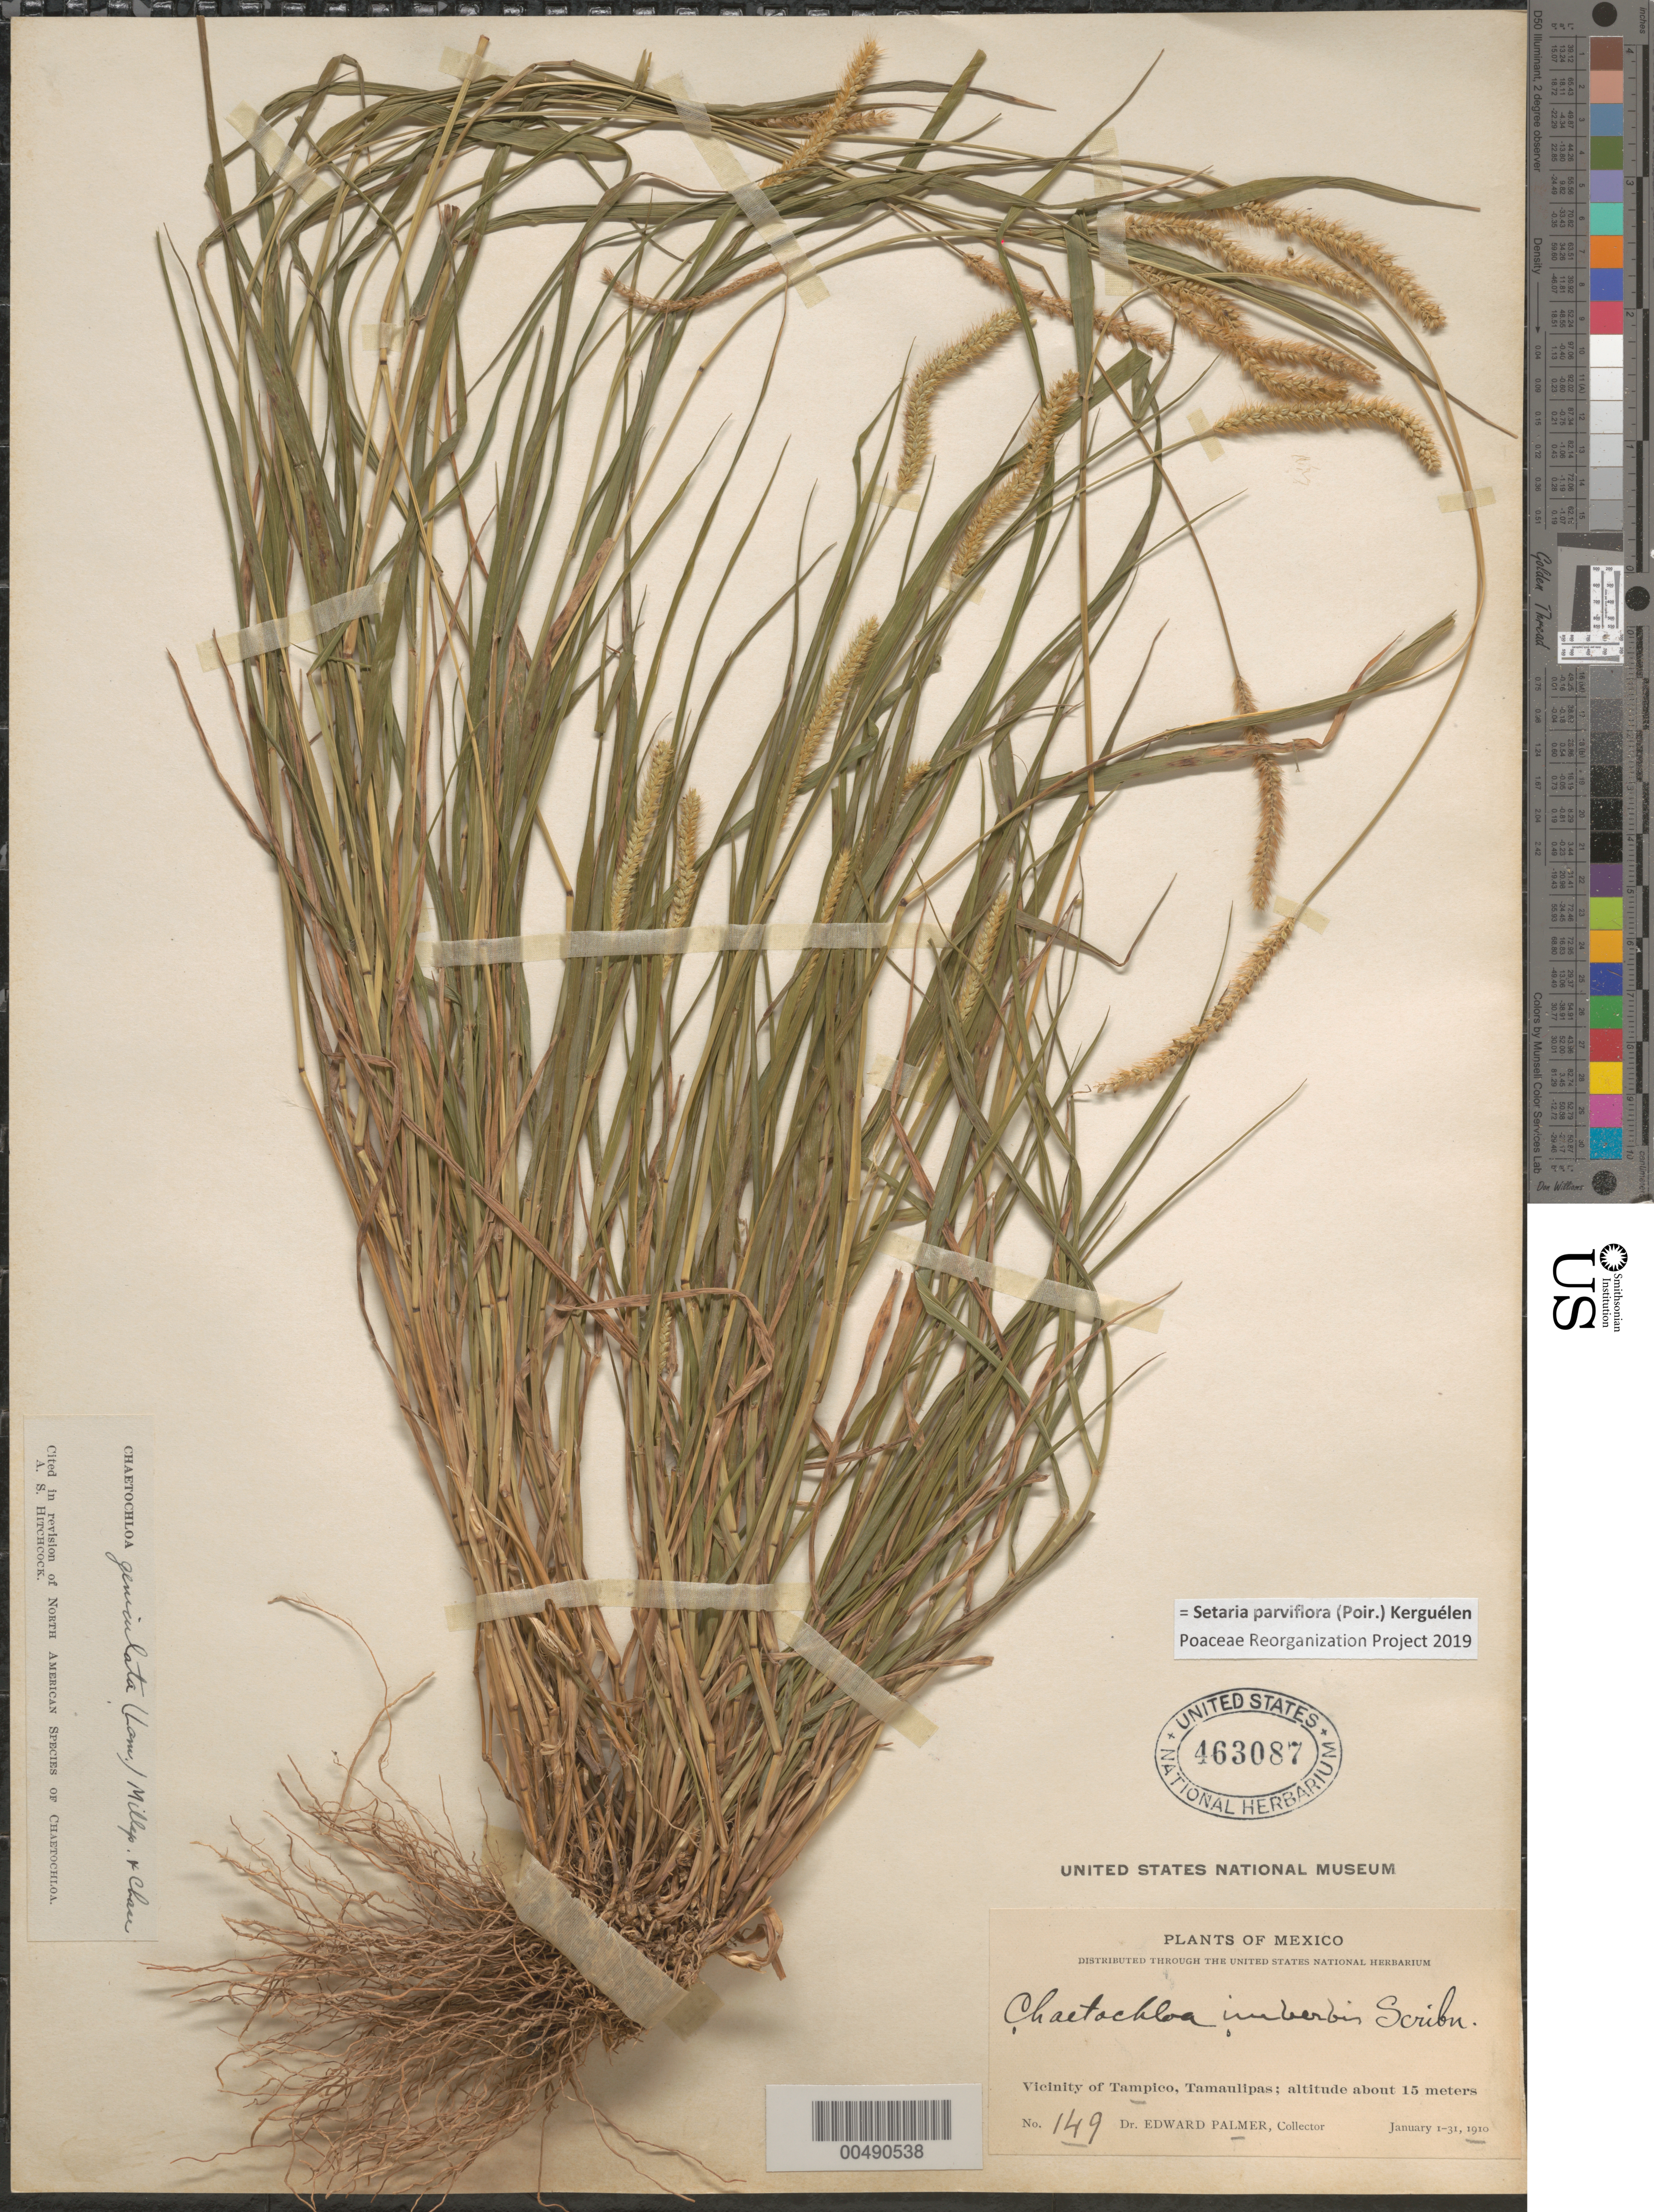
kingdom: Plantae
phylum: Tracheophyta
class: Liliopsida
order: Poales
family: Poaceae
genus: Setaria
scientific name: Setaria parviflora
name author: (Poir.) Kerguélen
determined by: Poaceae Reorganization Project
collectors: E. Palmer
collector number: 149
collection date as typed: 1 Jan 1910 to 31 Jan 1910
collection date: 1910-01-01/1910-01-31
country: Mexico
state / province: Tamaulipas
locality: Vicinity of Tampico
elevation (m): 15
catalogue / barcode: US 463087